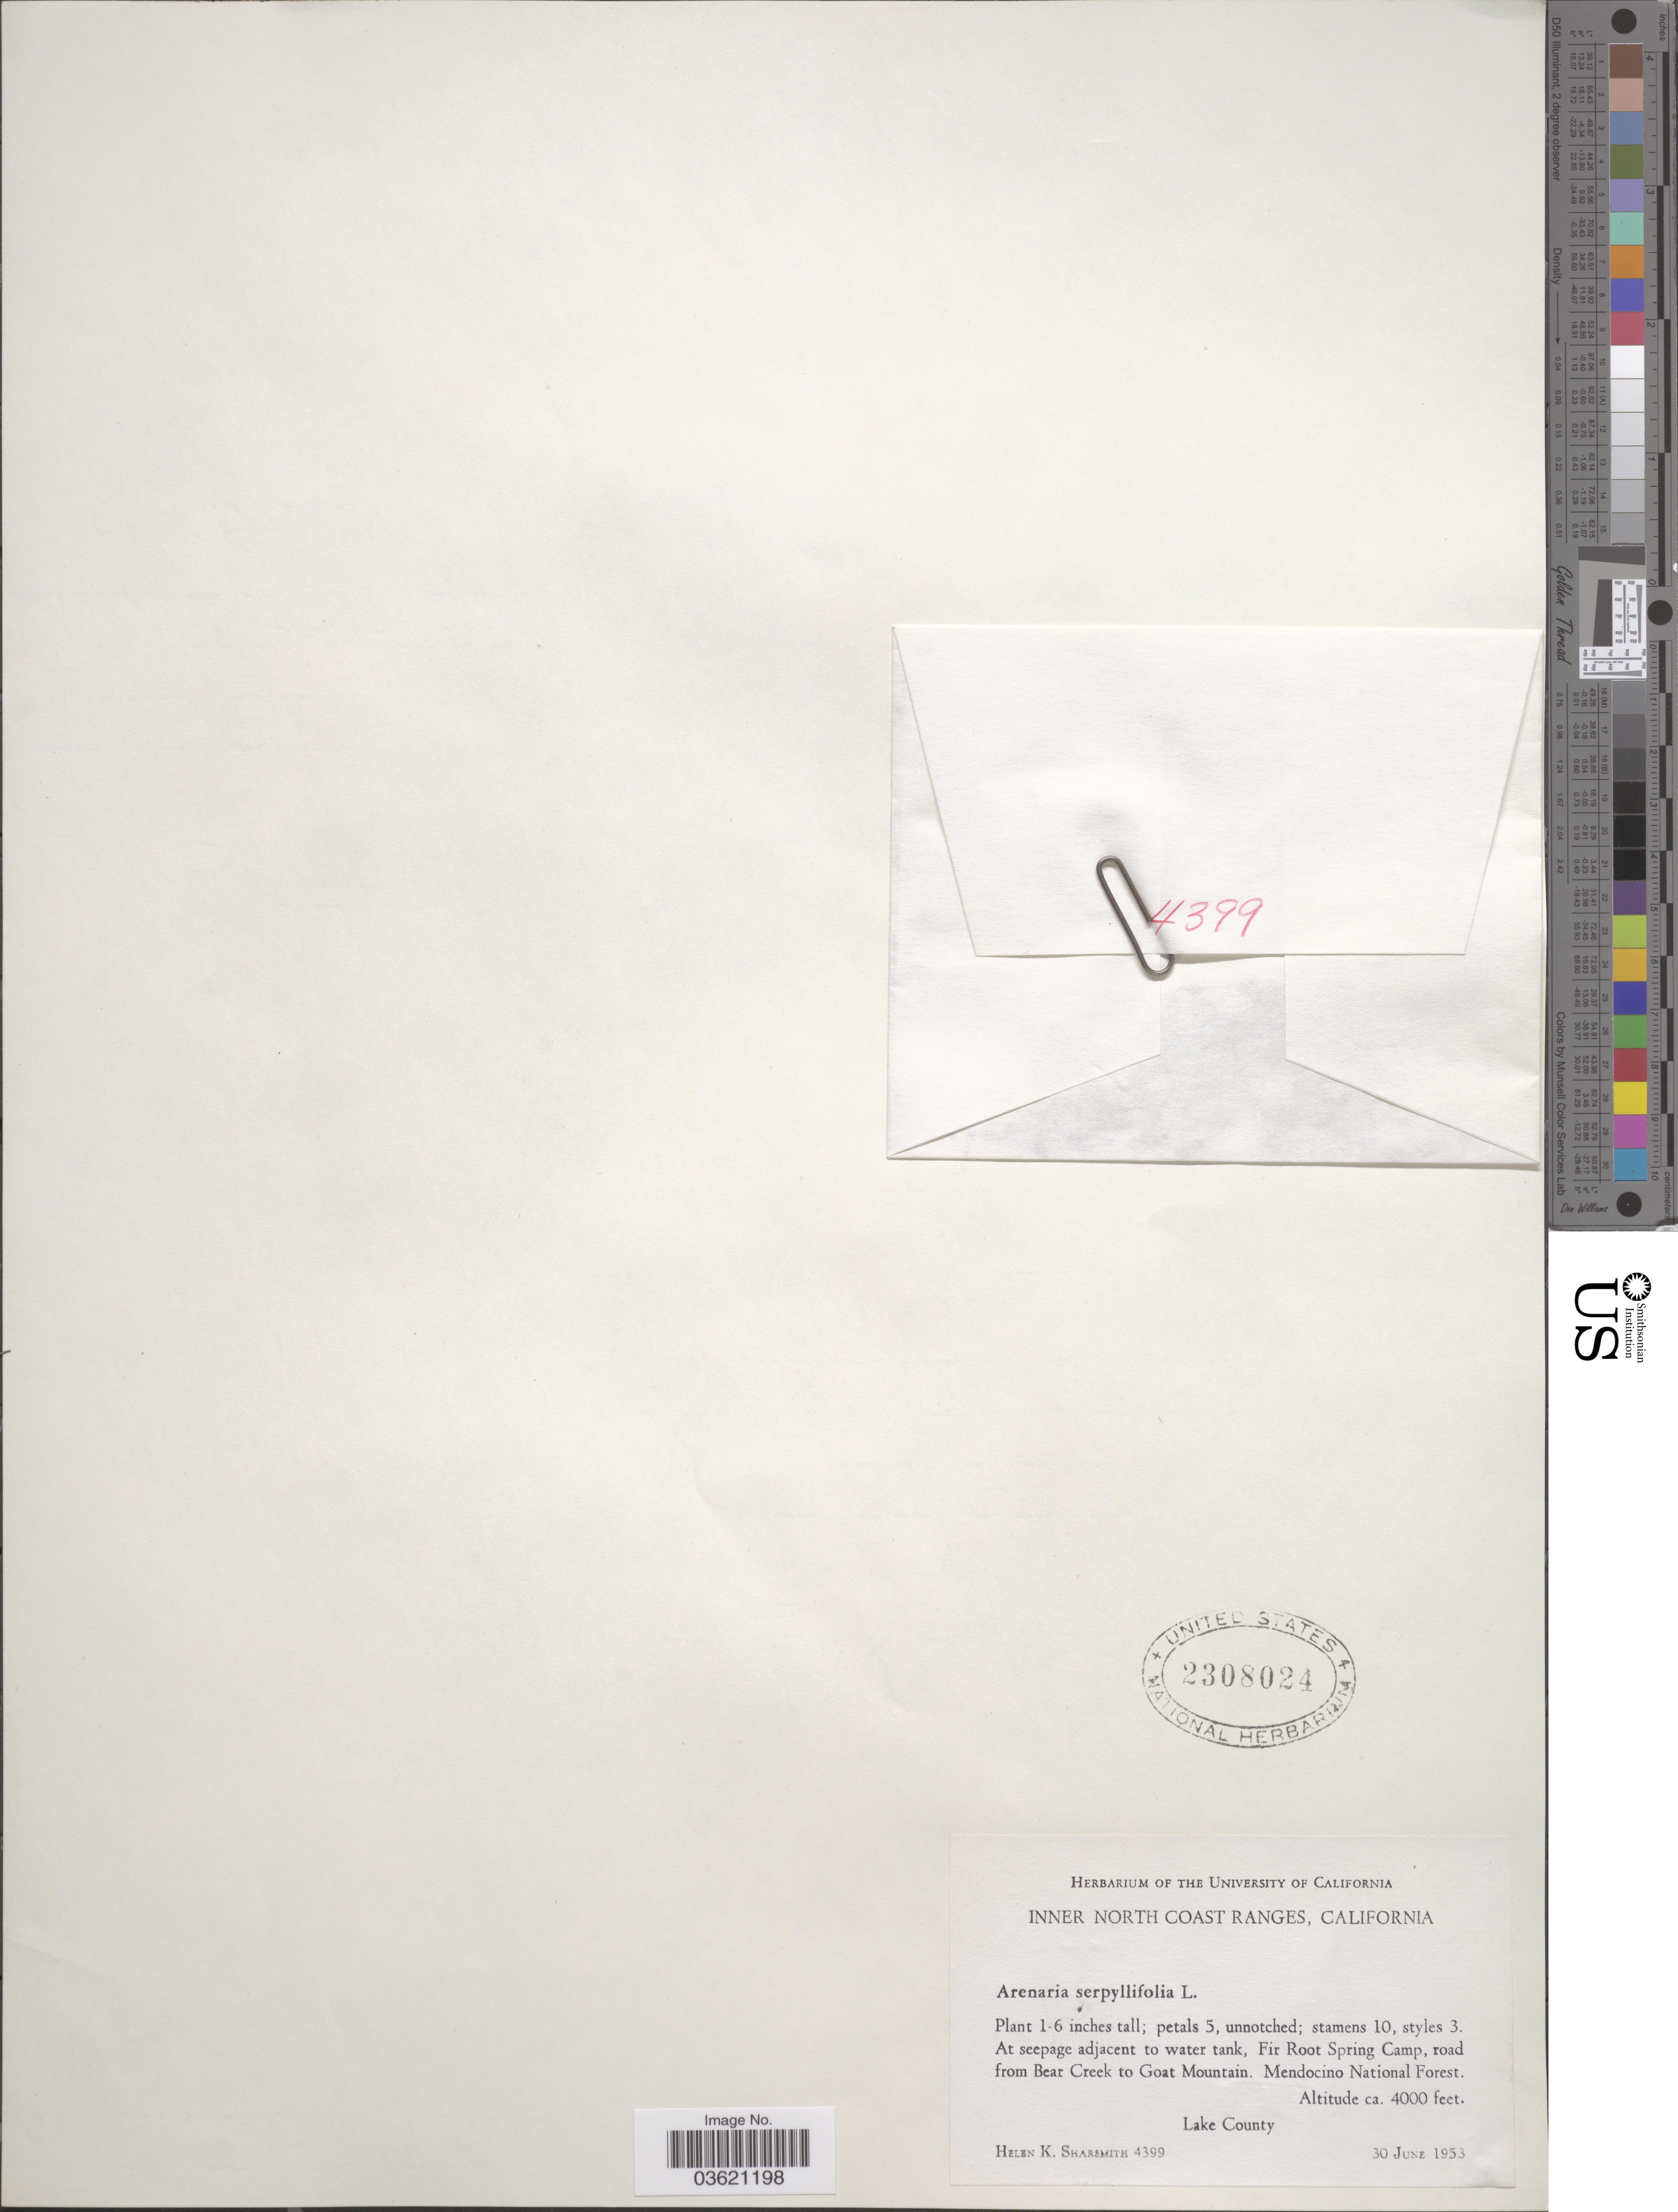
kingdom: Plantae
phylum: Tracheophyta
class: Magnoliopsida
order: Caryophyllales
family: Caryophyllaceae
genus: Arenaria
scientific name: Arenaria serpyllifolia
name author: L.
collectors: H. Sharsmith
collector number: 4399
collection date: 1953-06-30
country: United States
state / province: California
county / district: Lake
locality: Inner North Coast Ranges. At seepage adjacent to water tank, Fir Root Spring Camp, road from Bear Creek to Goat Mountain. Mendocino National Forest. Lake County.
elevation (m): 1219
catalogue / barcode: US 2308024